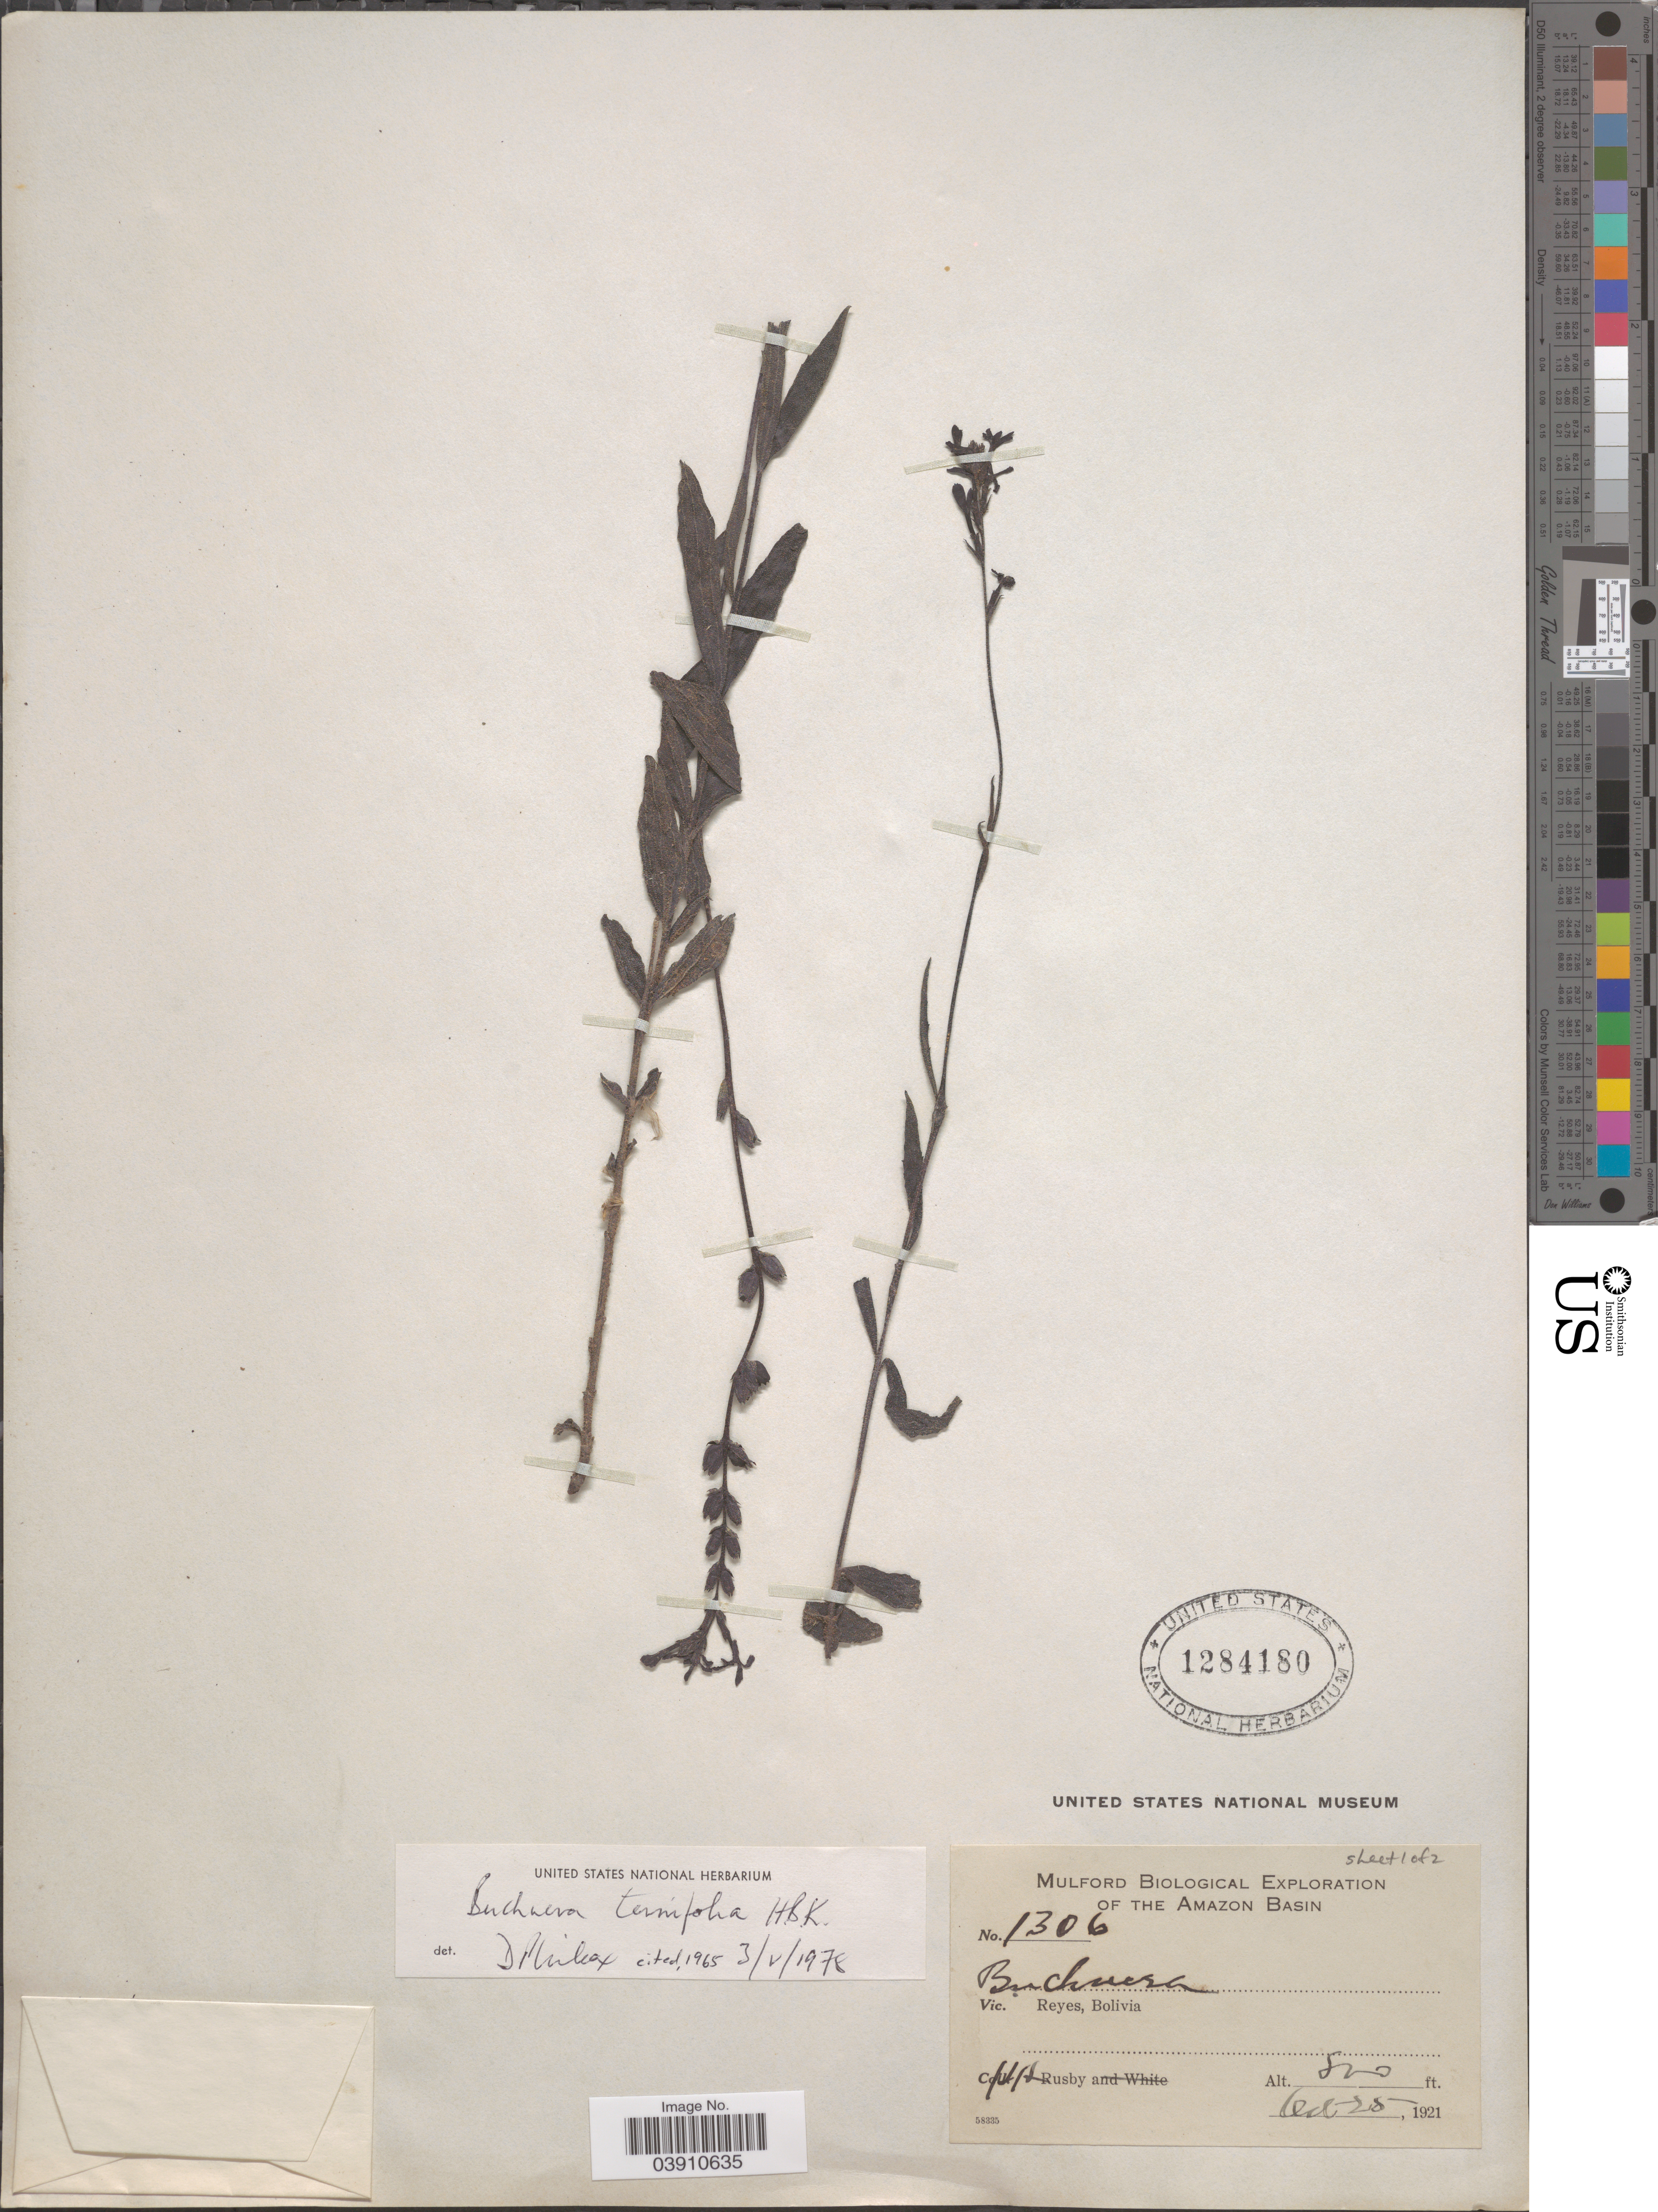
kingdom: Plantae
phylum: Tracheophyta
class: Magnoliopsida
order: Lamiales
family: Orobanchaceae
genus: Buchnera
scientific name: Buchnera ternifolia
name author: Kunth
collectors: H. H. Rusby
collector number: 1306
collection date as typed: Oct. 25, 1921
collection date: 1921-10-25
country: Bolivia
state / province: Beni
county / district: José Ballivián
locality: Reyes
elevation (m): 244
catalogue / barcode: US 1284180